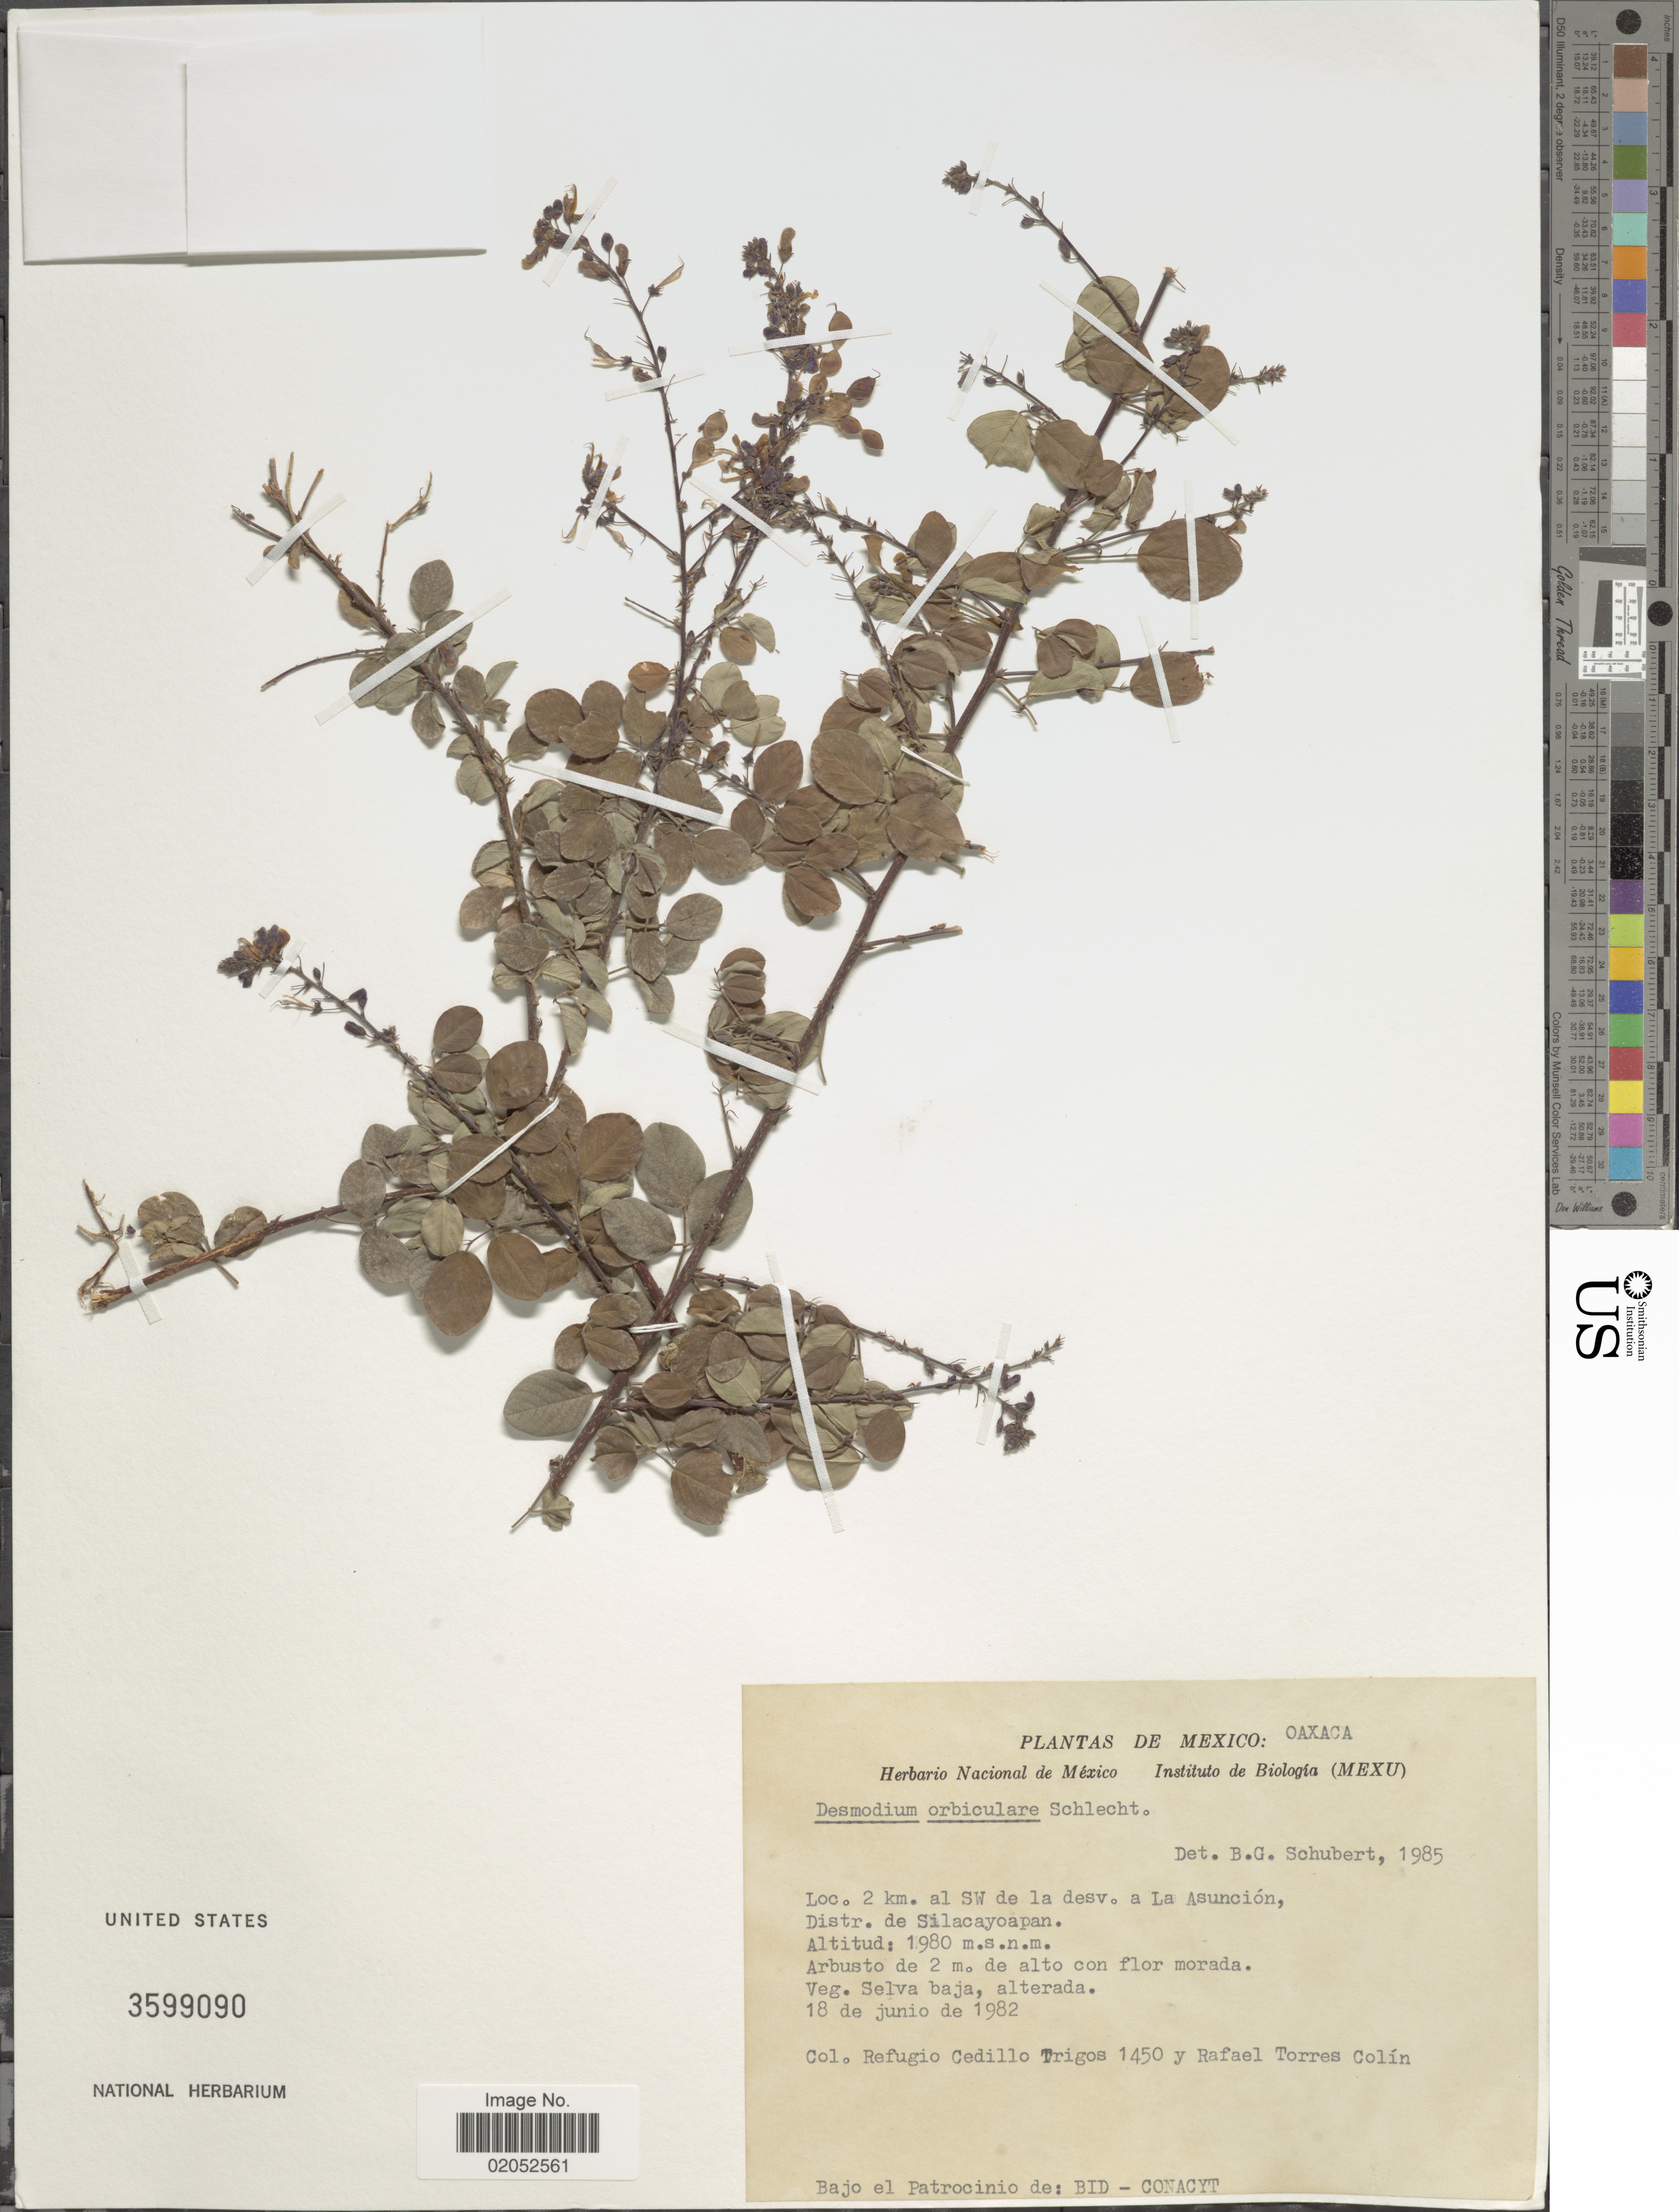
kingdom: Plantae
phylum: Tracheophyta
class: Magnoliopsida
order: Fabales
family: Fabaceae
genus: Desmodium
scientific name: Desmodium orbiculare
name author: Schltdl.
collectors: R. CedilloT. & R. Torres C.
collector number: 1450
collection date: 1982-06-18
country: Mexico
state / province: Oaxaca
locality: Oaxaca, 2 km. al SW de la desv. a La Asuncion. Distr. de Silacayoapan.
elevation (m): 1980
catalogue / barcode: US 3599090